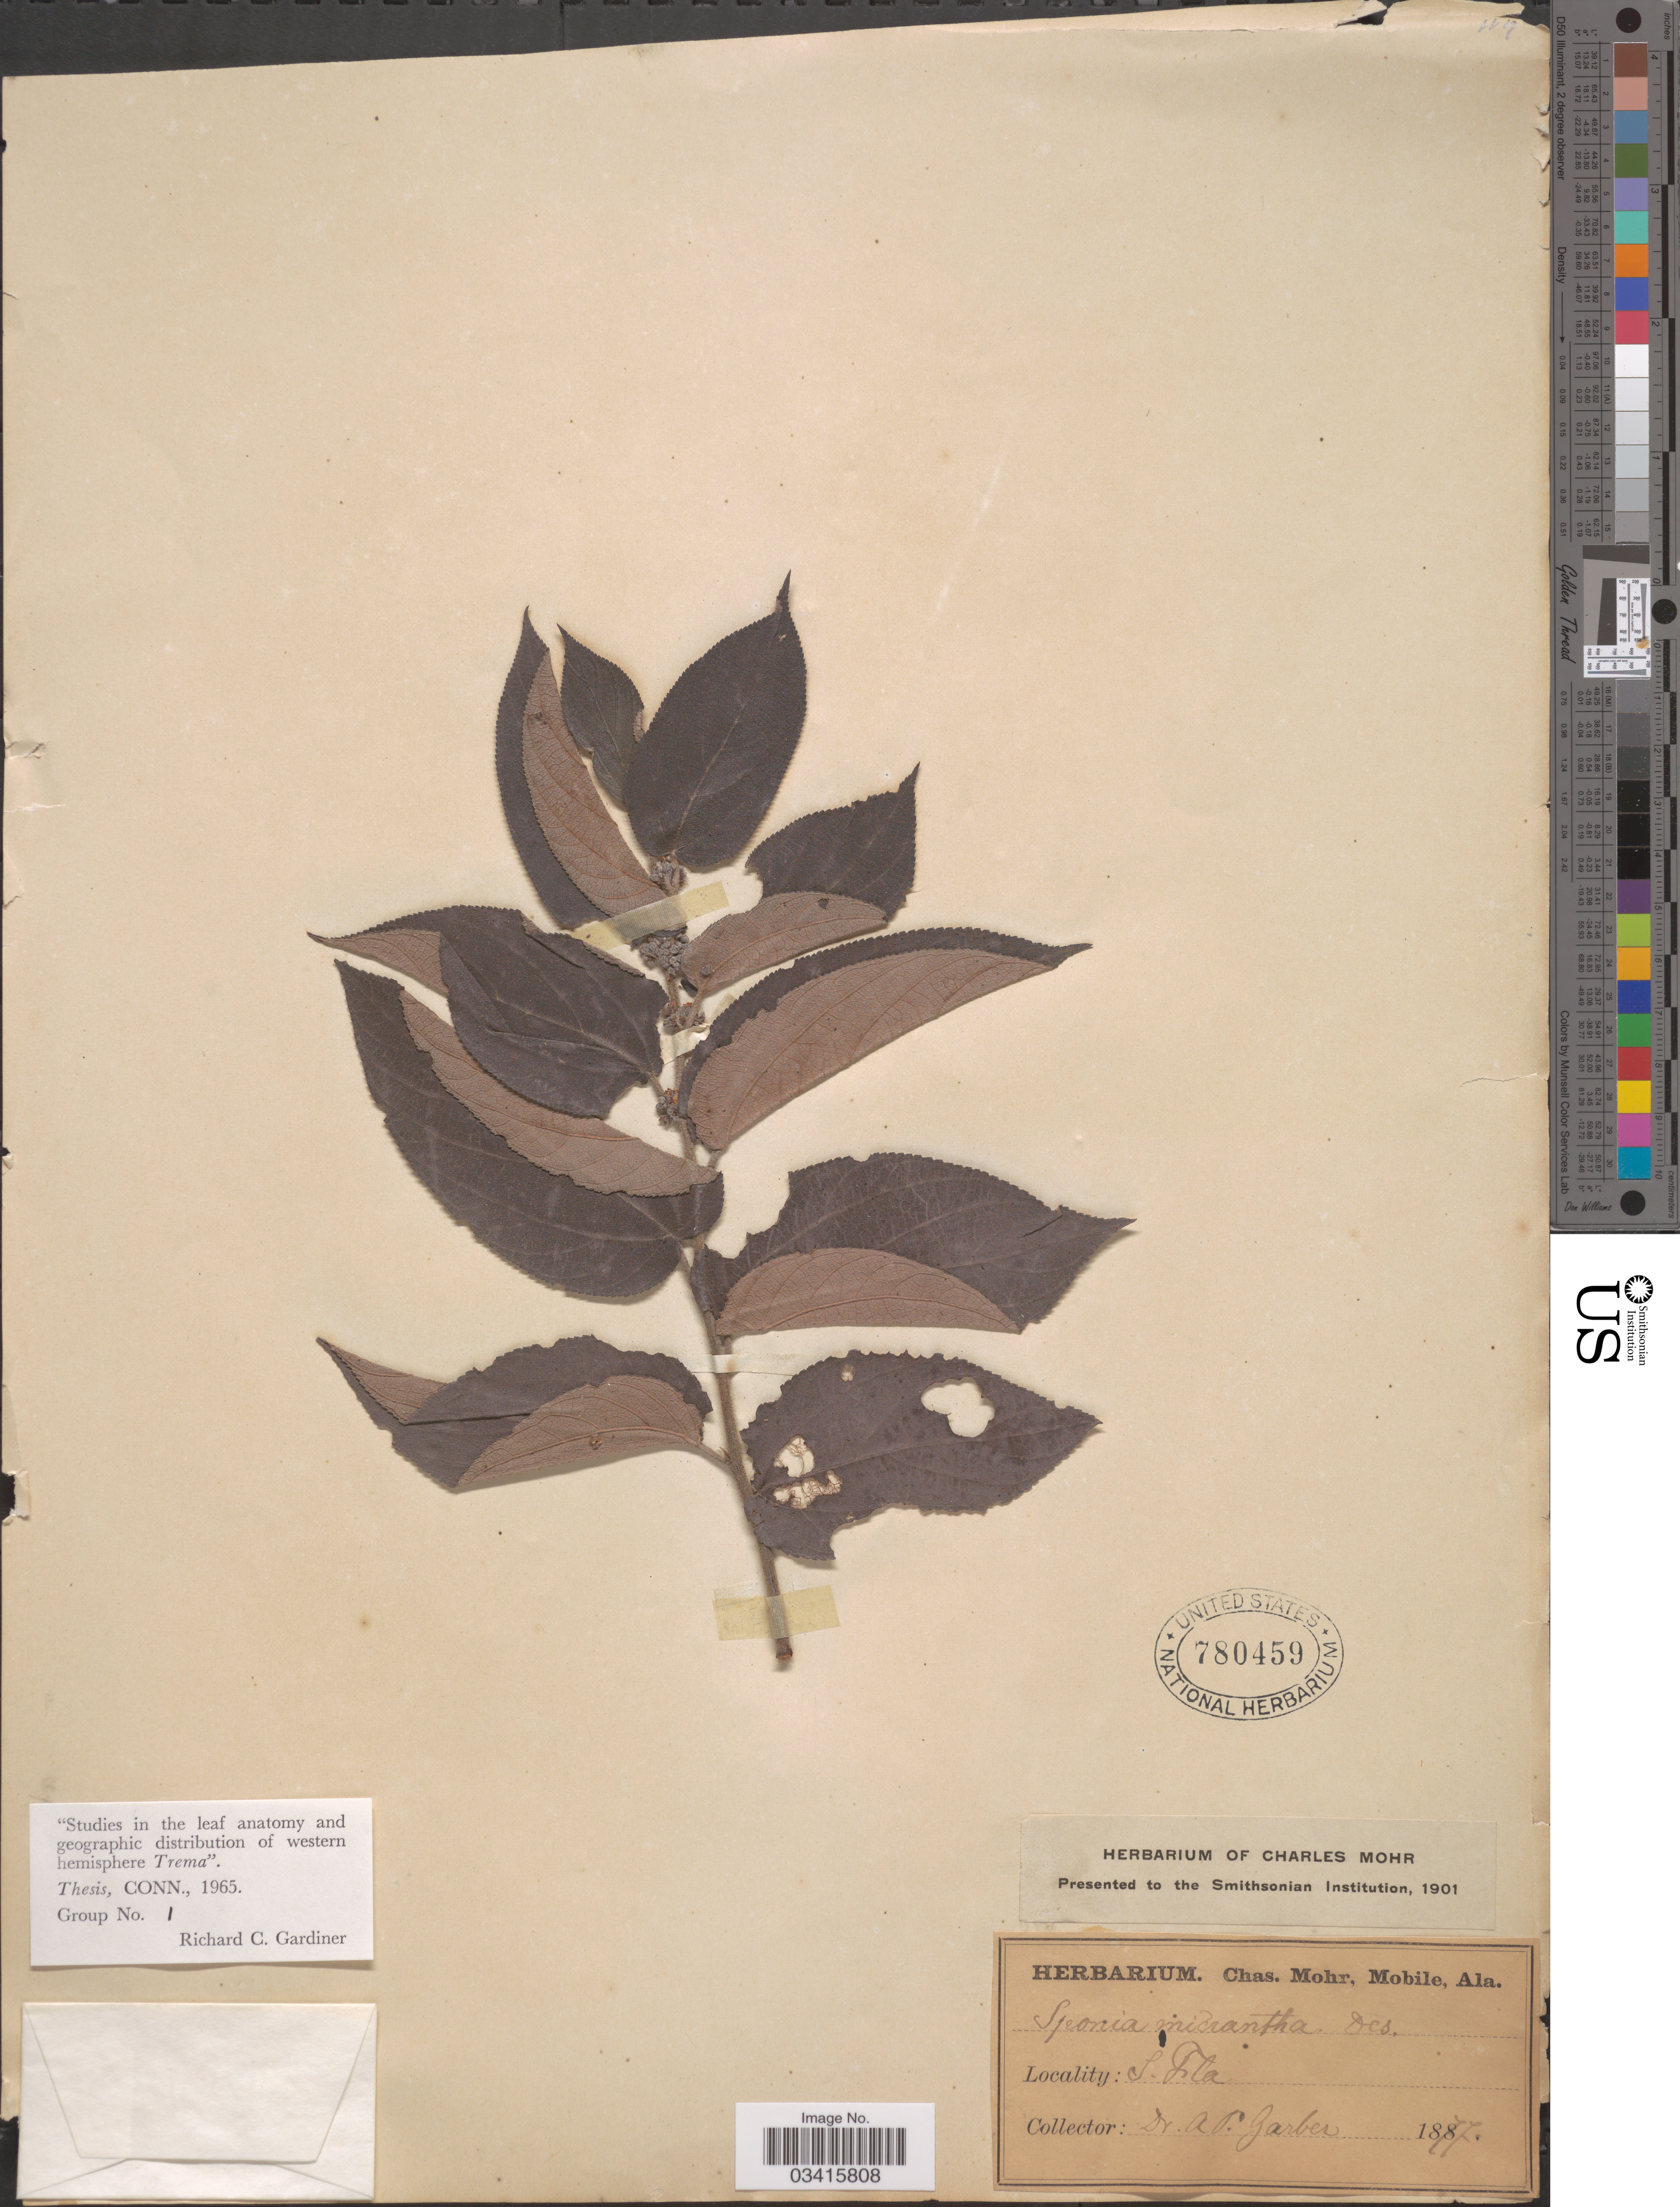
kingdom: Plantae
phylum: Tracheophyta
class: Magnoliopsida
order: Rosales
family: Cannabaceae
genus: Trema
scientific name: Trema floridanum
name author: Britton ex Small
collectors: A. P. Garber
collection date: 1877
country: United States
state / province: Florida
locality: S. Fla.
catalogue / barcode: US 780459